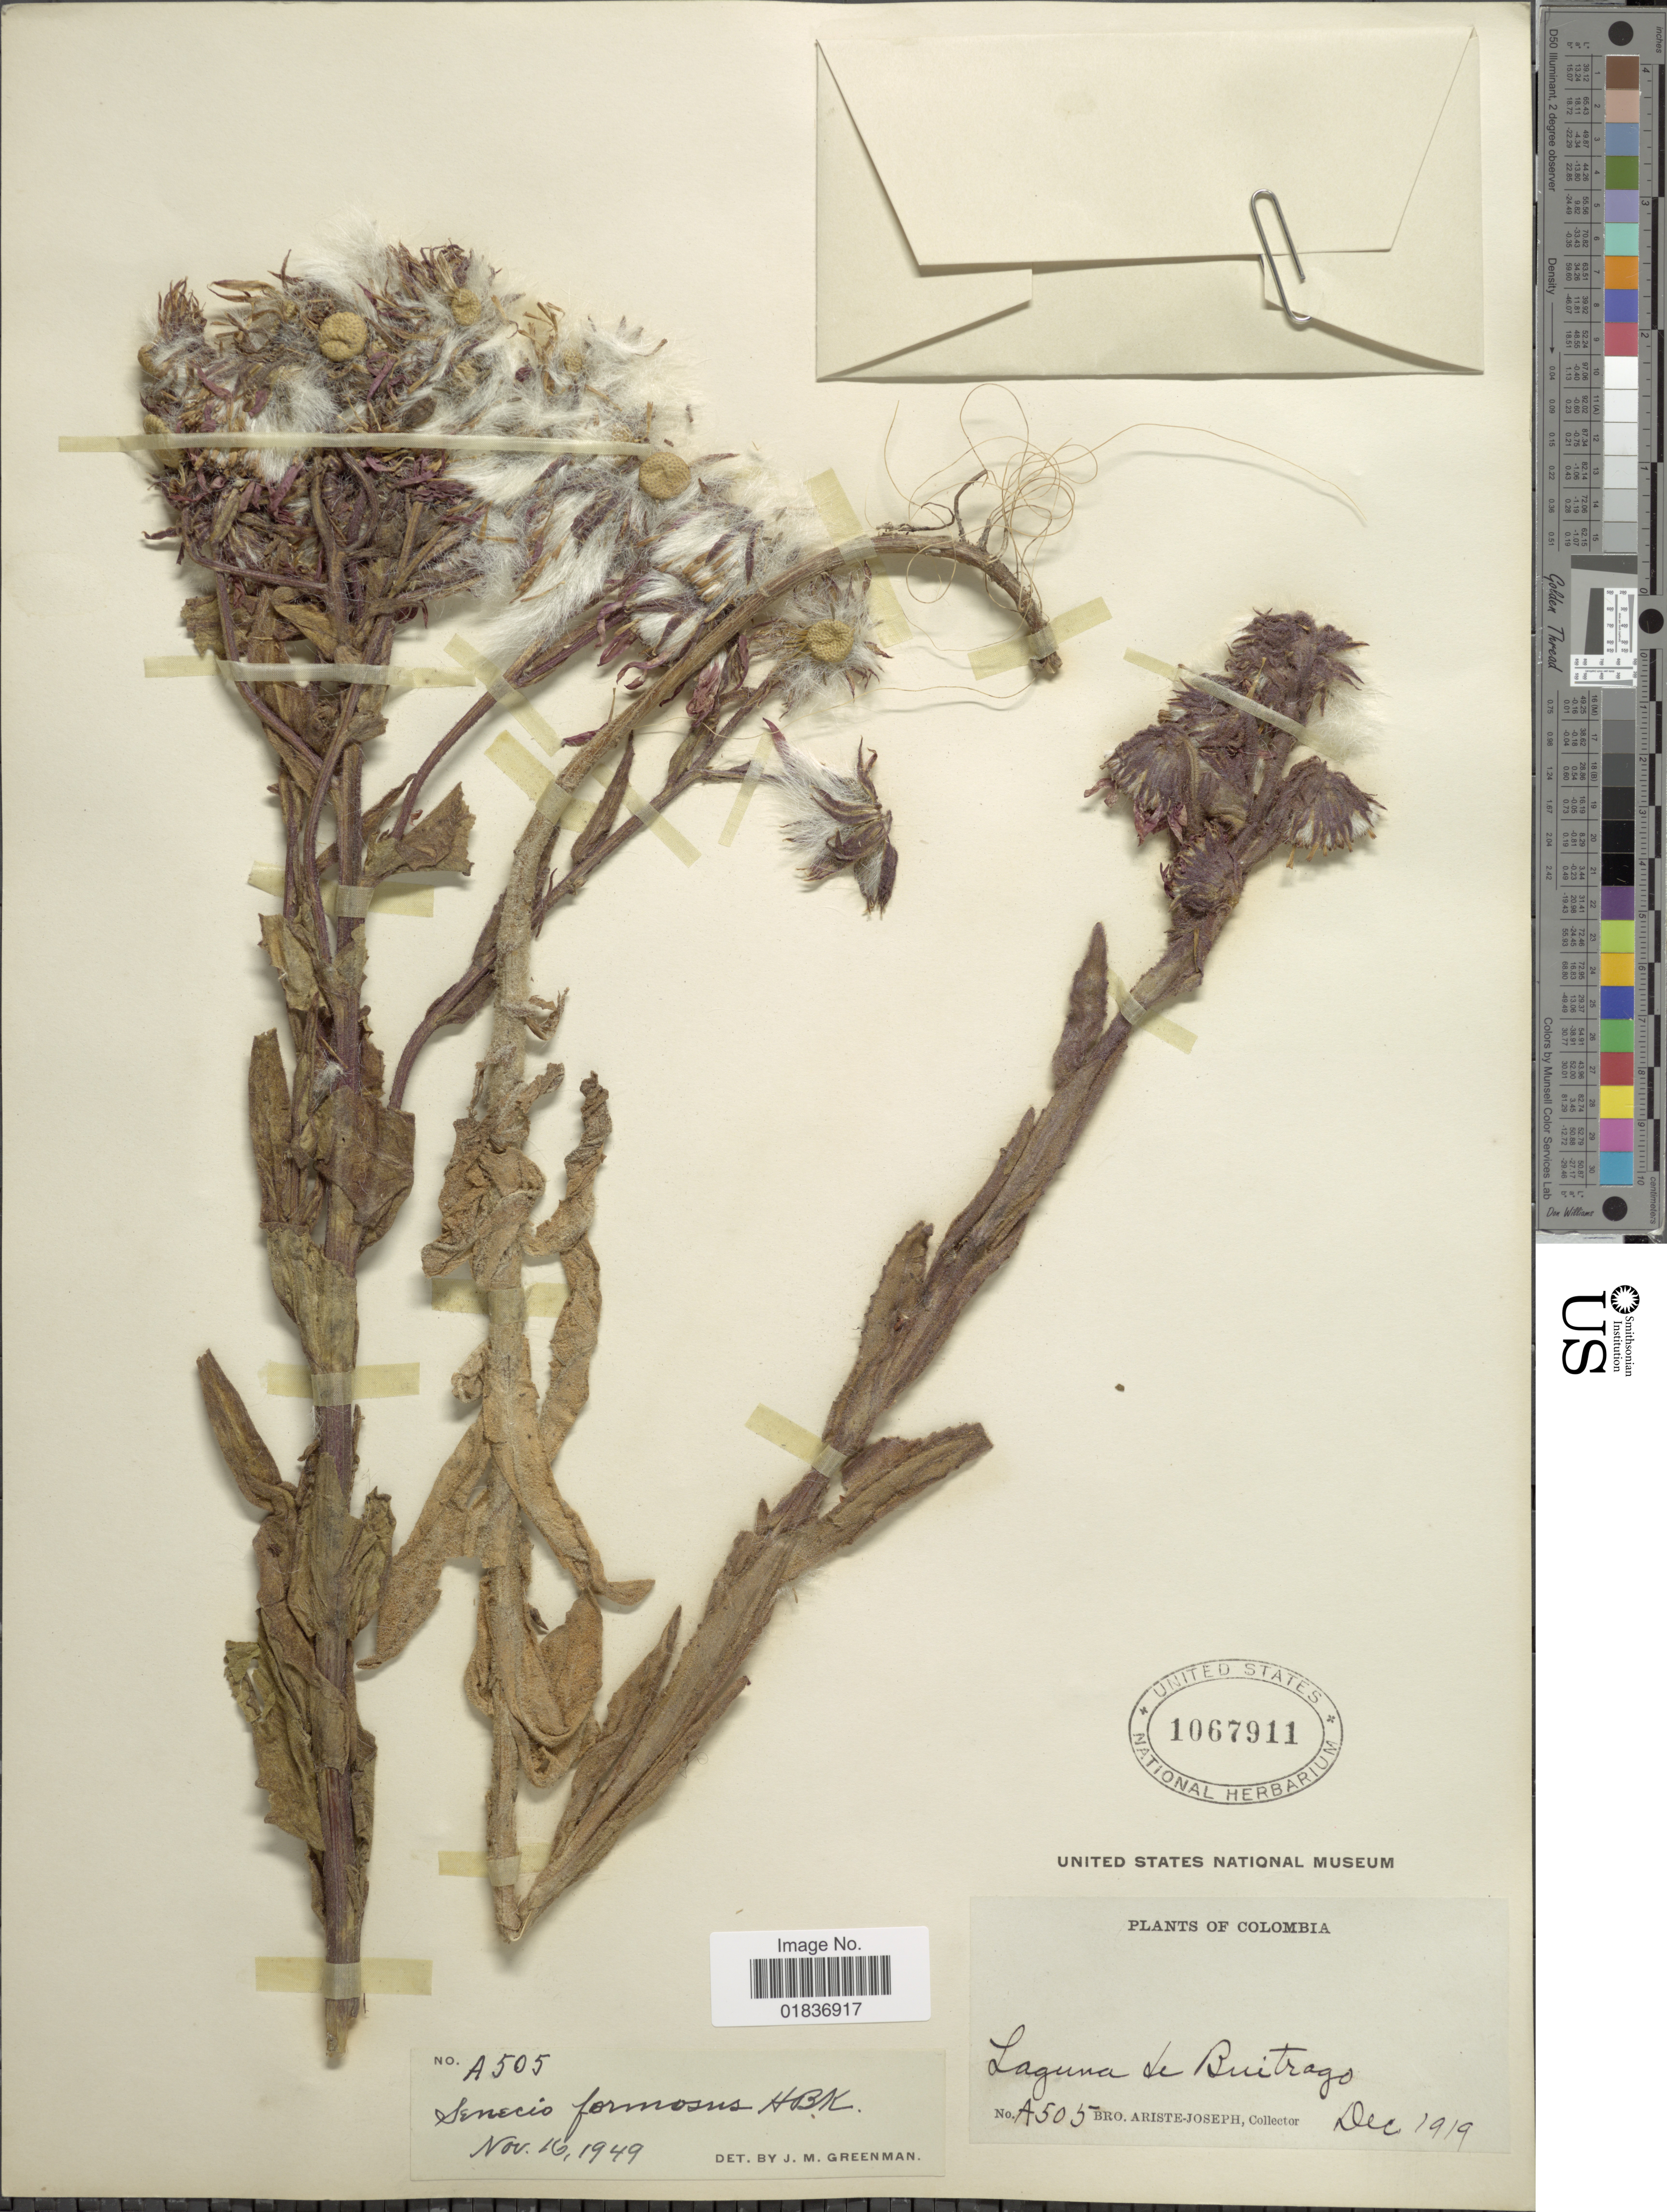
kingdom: Plantae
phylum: Tracheophyta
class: Magnoliopsida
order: Asterales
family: Asteraceae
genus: Senecio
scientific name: Senecio wedglacialis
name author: Cuatrec.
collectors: Bro. Ariste-Joseph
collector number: A505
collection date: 1919-12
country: Colombia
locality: Lagunas de Buitrago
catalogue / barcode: US 1067911